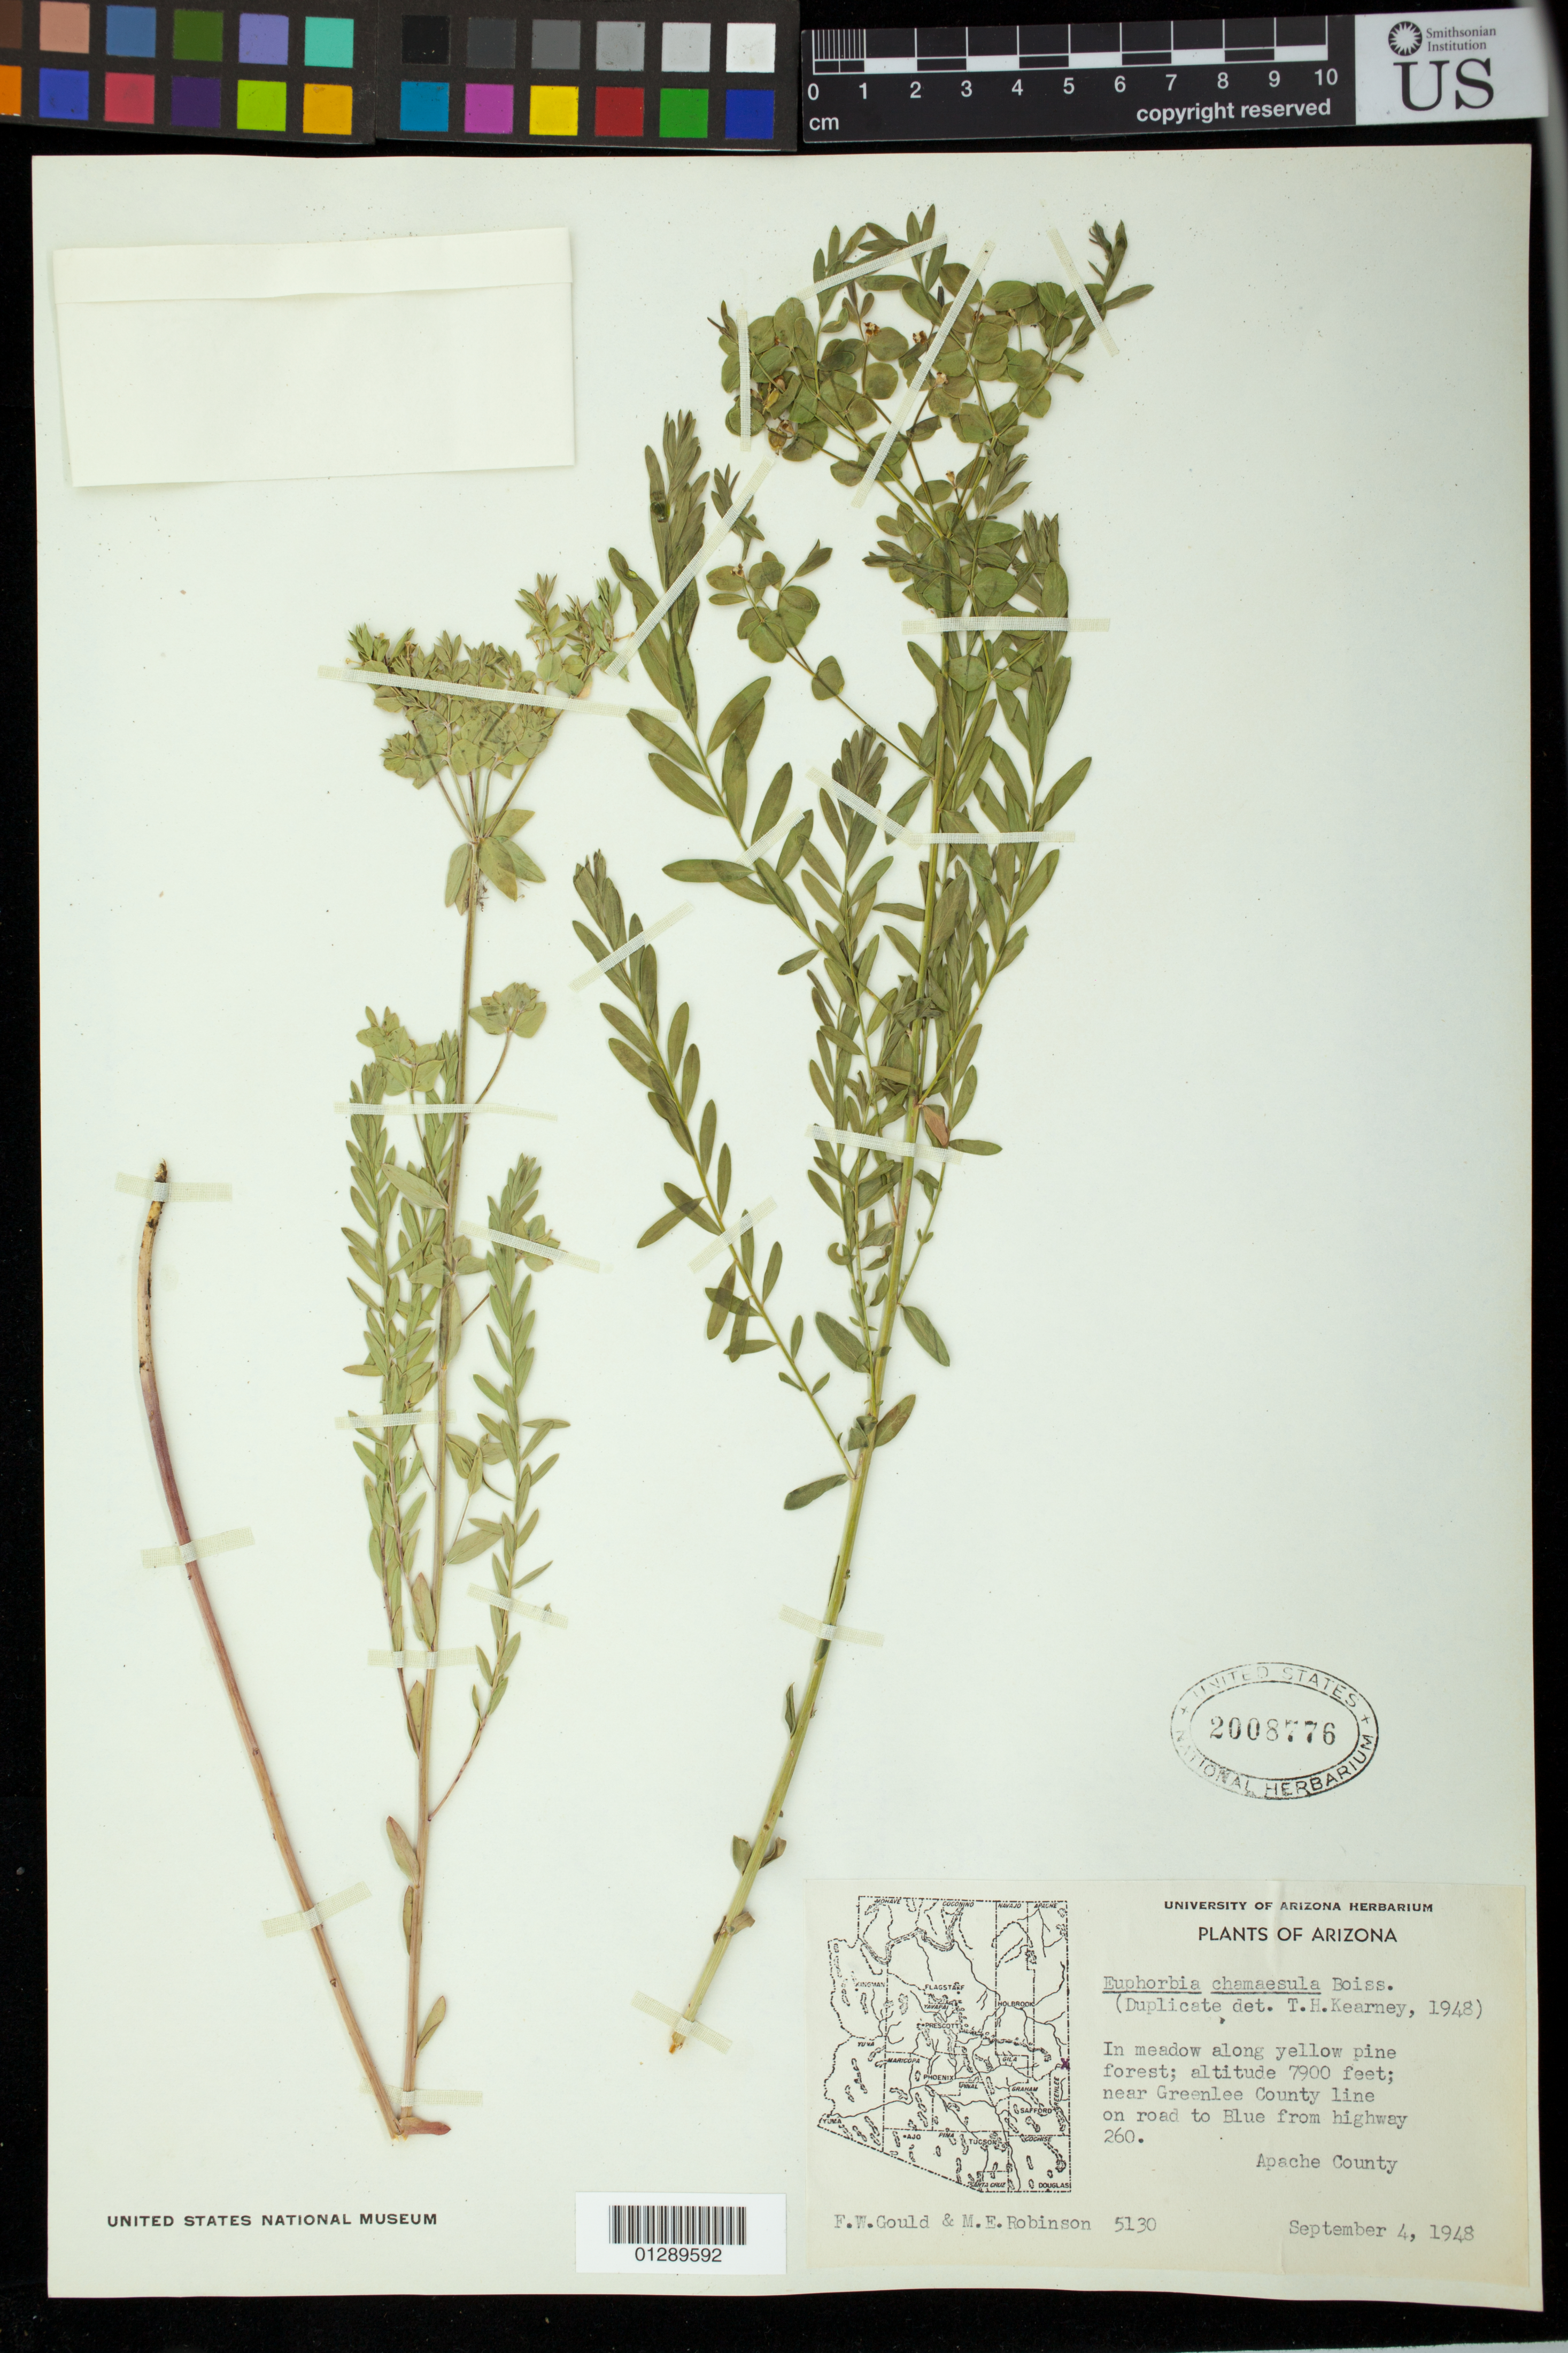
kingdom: Plantae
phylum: Tracheophyta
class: Magnoliopsida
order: Malpighiales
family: Euphorbiaceae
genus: Euphorbia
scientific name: Euphorbia chamaecaula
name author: Weath.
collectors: M. E. Robinson & F. W. Gould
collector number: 5130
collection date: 1948-09-04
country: United States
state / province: Arizona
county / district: Greenlee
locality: near Greenlee County line on road to Blue from highway 260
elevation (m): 2408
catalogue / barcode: US 2008776